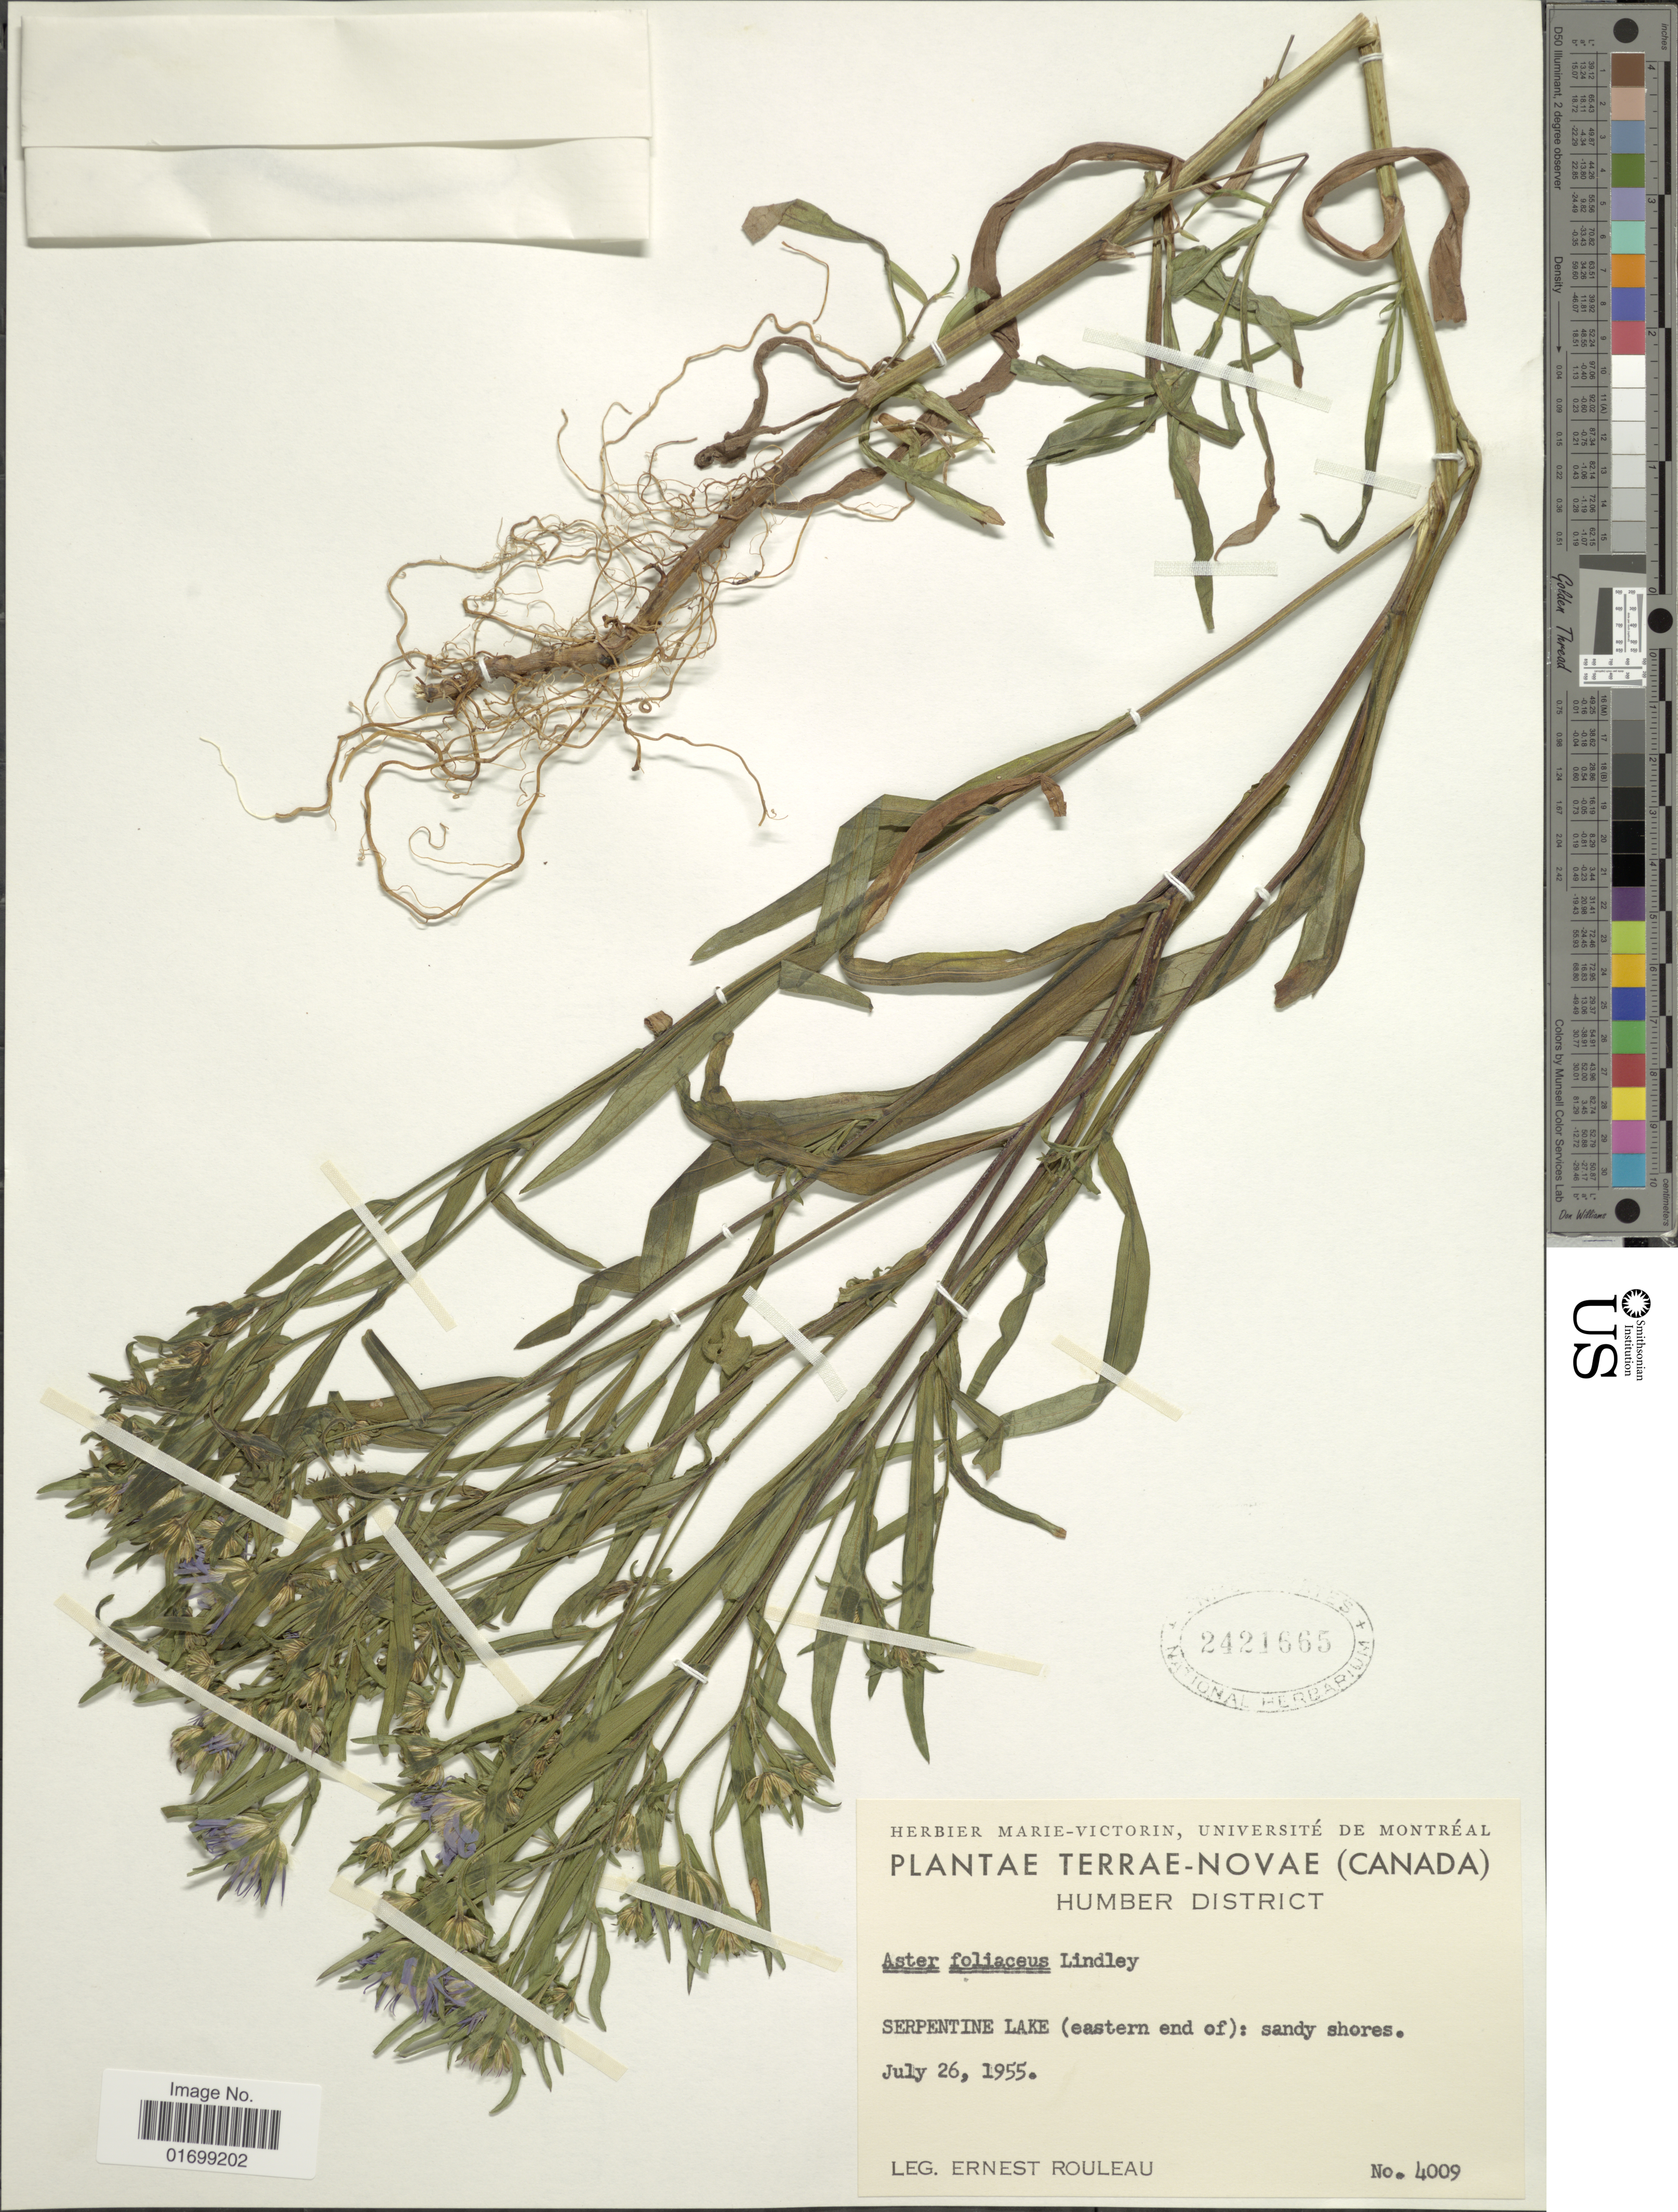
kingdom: Plantae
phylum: Tracheophyta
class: Magnoliopsida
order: Asterales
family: Asteraceae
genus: Symphyotrichum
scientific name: Symphyotrichum foliaceum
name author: (Lindl. ex DC.) G.L. Nesom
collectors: J. Rouleau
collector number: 4009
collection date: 1955-07-26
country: Canada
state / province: Newfoundland and Labrador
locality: Terrae-Novae, Humber District, Serpentine Lake (eastern end of): sandy shores.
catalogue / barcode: US 2421665